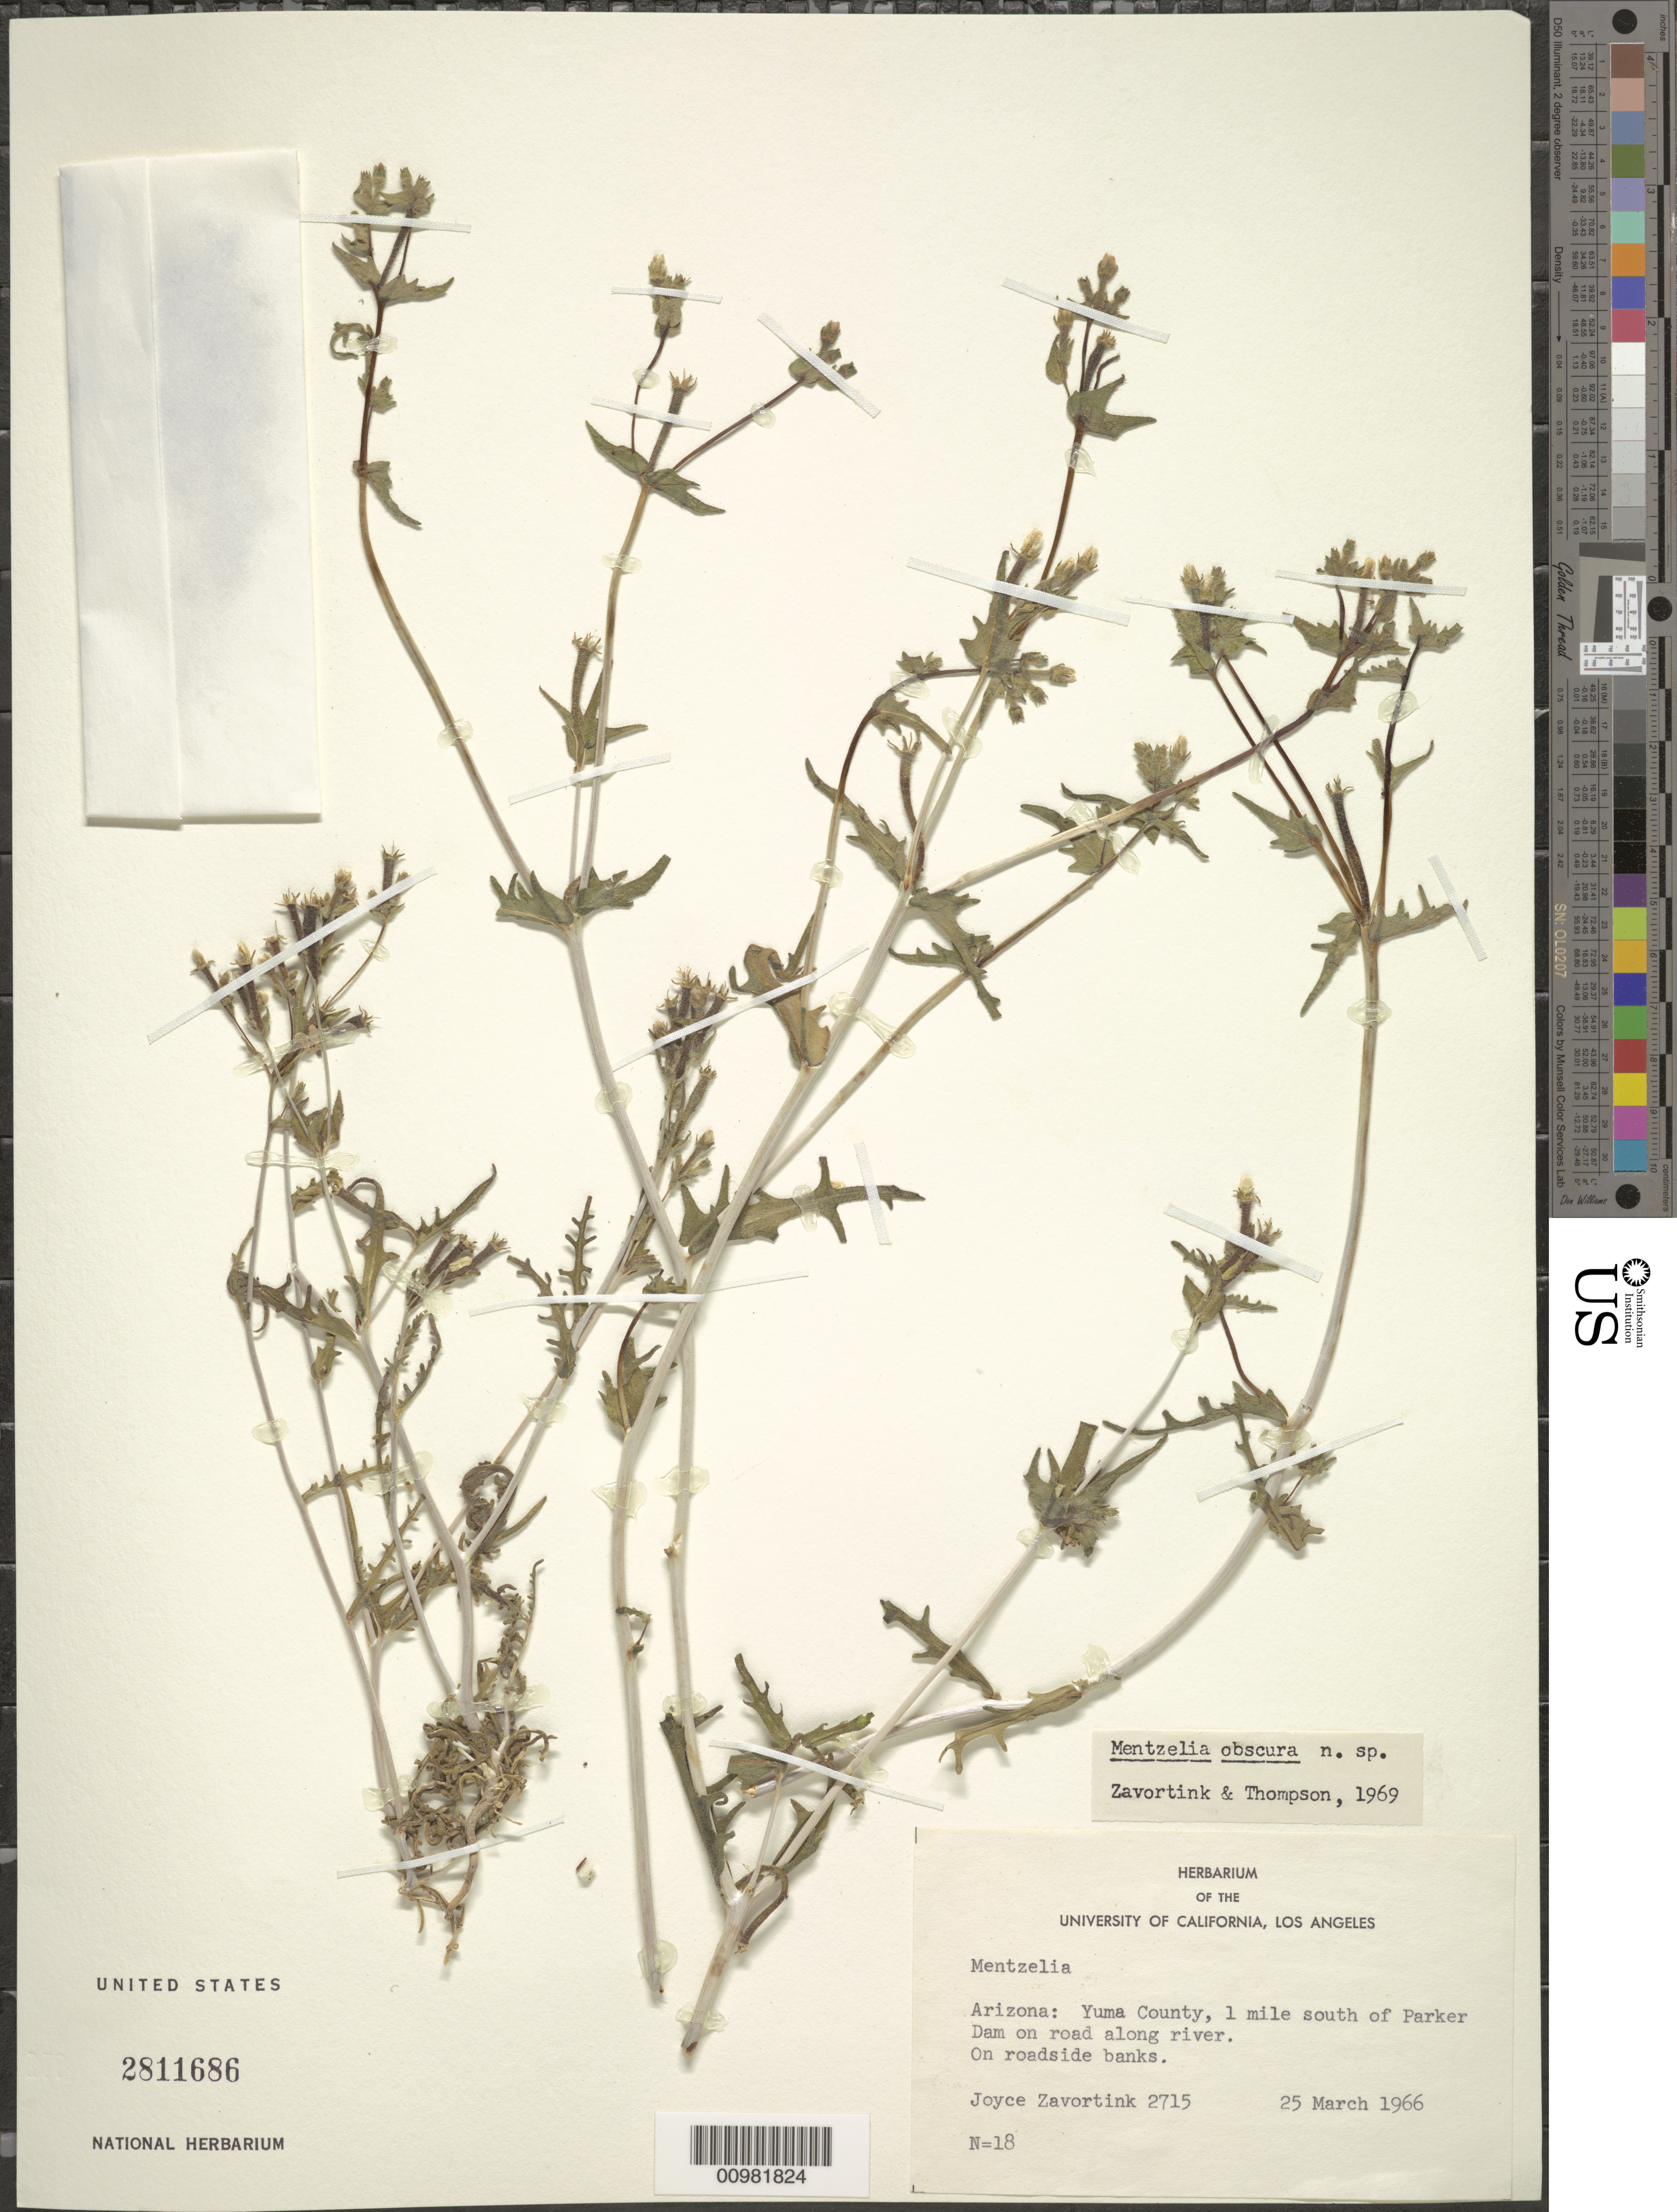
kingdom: Plantae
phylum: Tracheophyta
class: Magnoliopsida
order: Cornales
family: Loasaceae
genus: Mentzelia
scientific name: Mentzelia obscura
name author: H.J. Thomps. & J.E. Roberts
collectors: J. E. Zavortink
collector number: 2715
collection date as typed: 25 Mar 1966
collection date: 1966-03-25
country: United States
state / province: Arizona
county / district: Yuma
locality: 1 mi. S of Parker Dam on road along river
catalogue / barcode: US 2811686